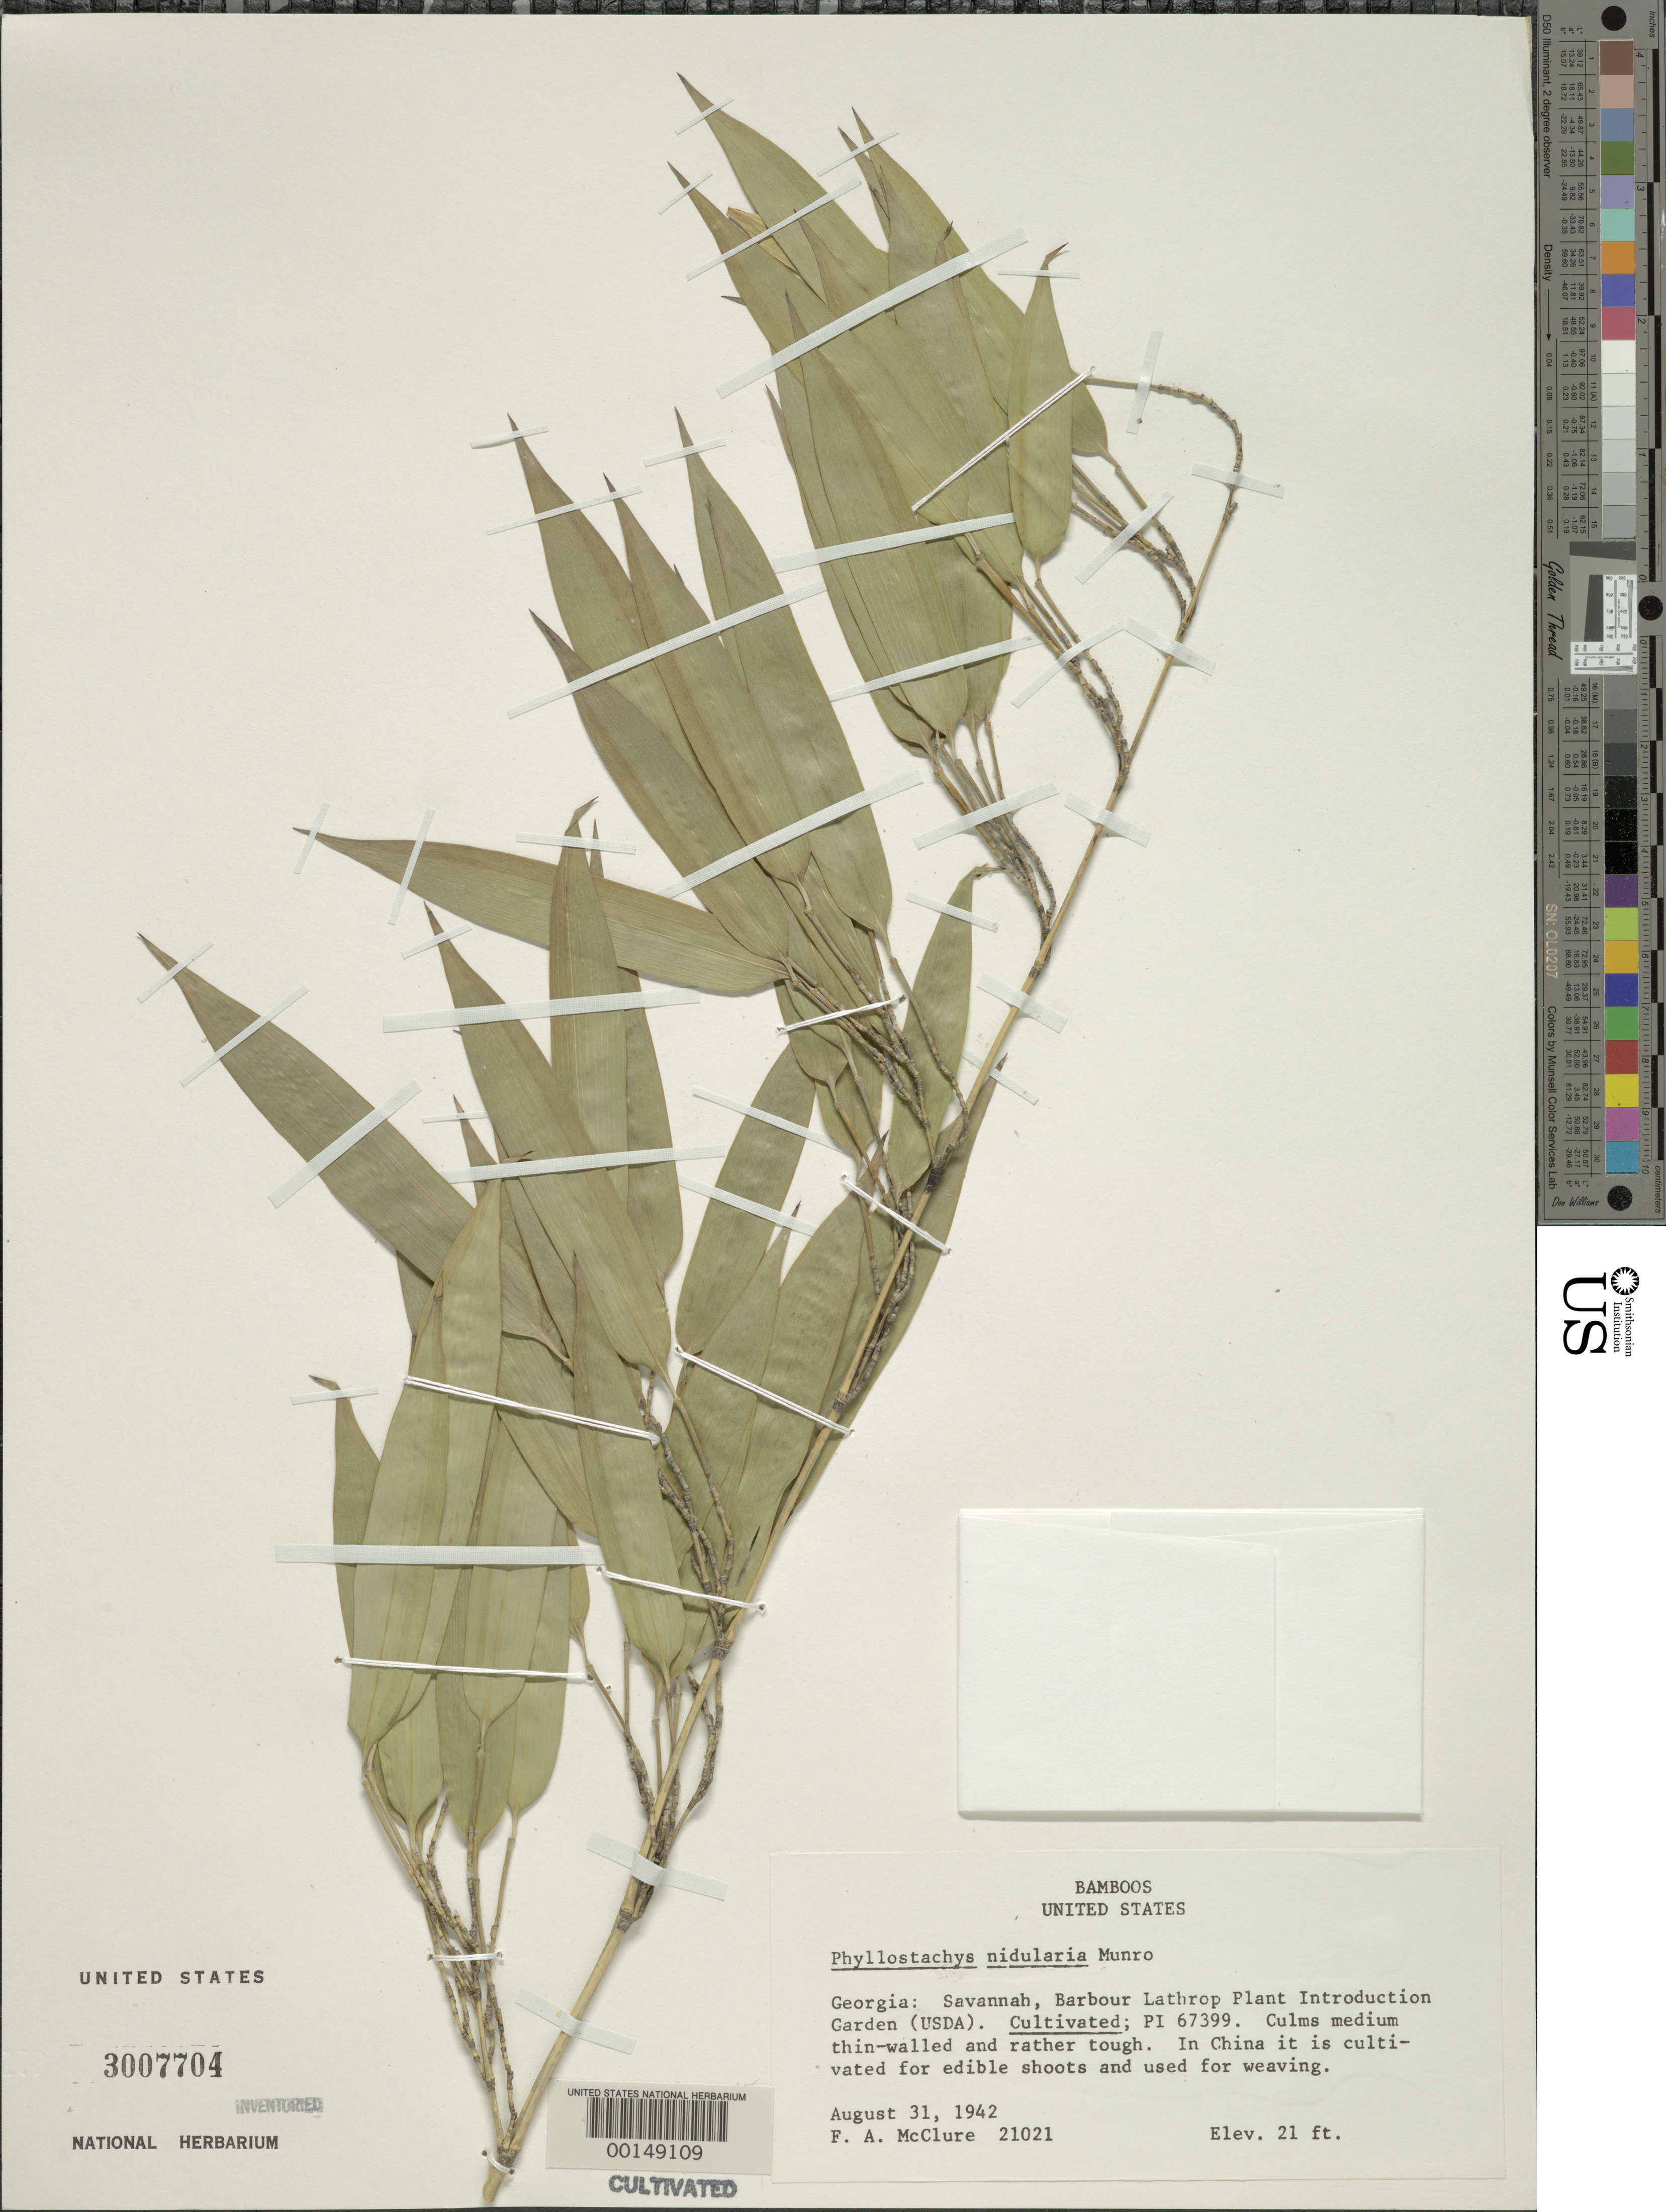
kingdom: Plantae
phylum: Tracheophyta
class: Liliopsida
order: Poales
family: Poaceae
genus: Phyllostachys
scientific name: Phyllostachys nidularia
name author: Munro ex Fenzi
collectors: F. A. McClure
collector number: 21021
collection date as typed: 31 Aug 1942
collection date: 1942-08-31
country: United States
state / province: Georgia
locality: Savannah, barbour lathrop p.i. garden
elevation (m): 6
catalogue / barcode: US 3007704